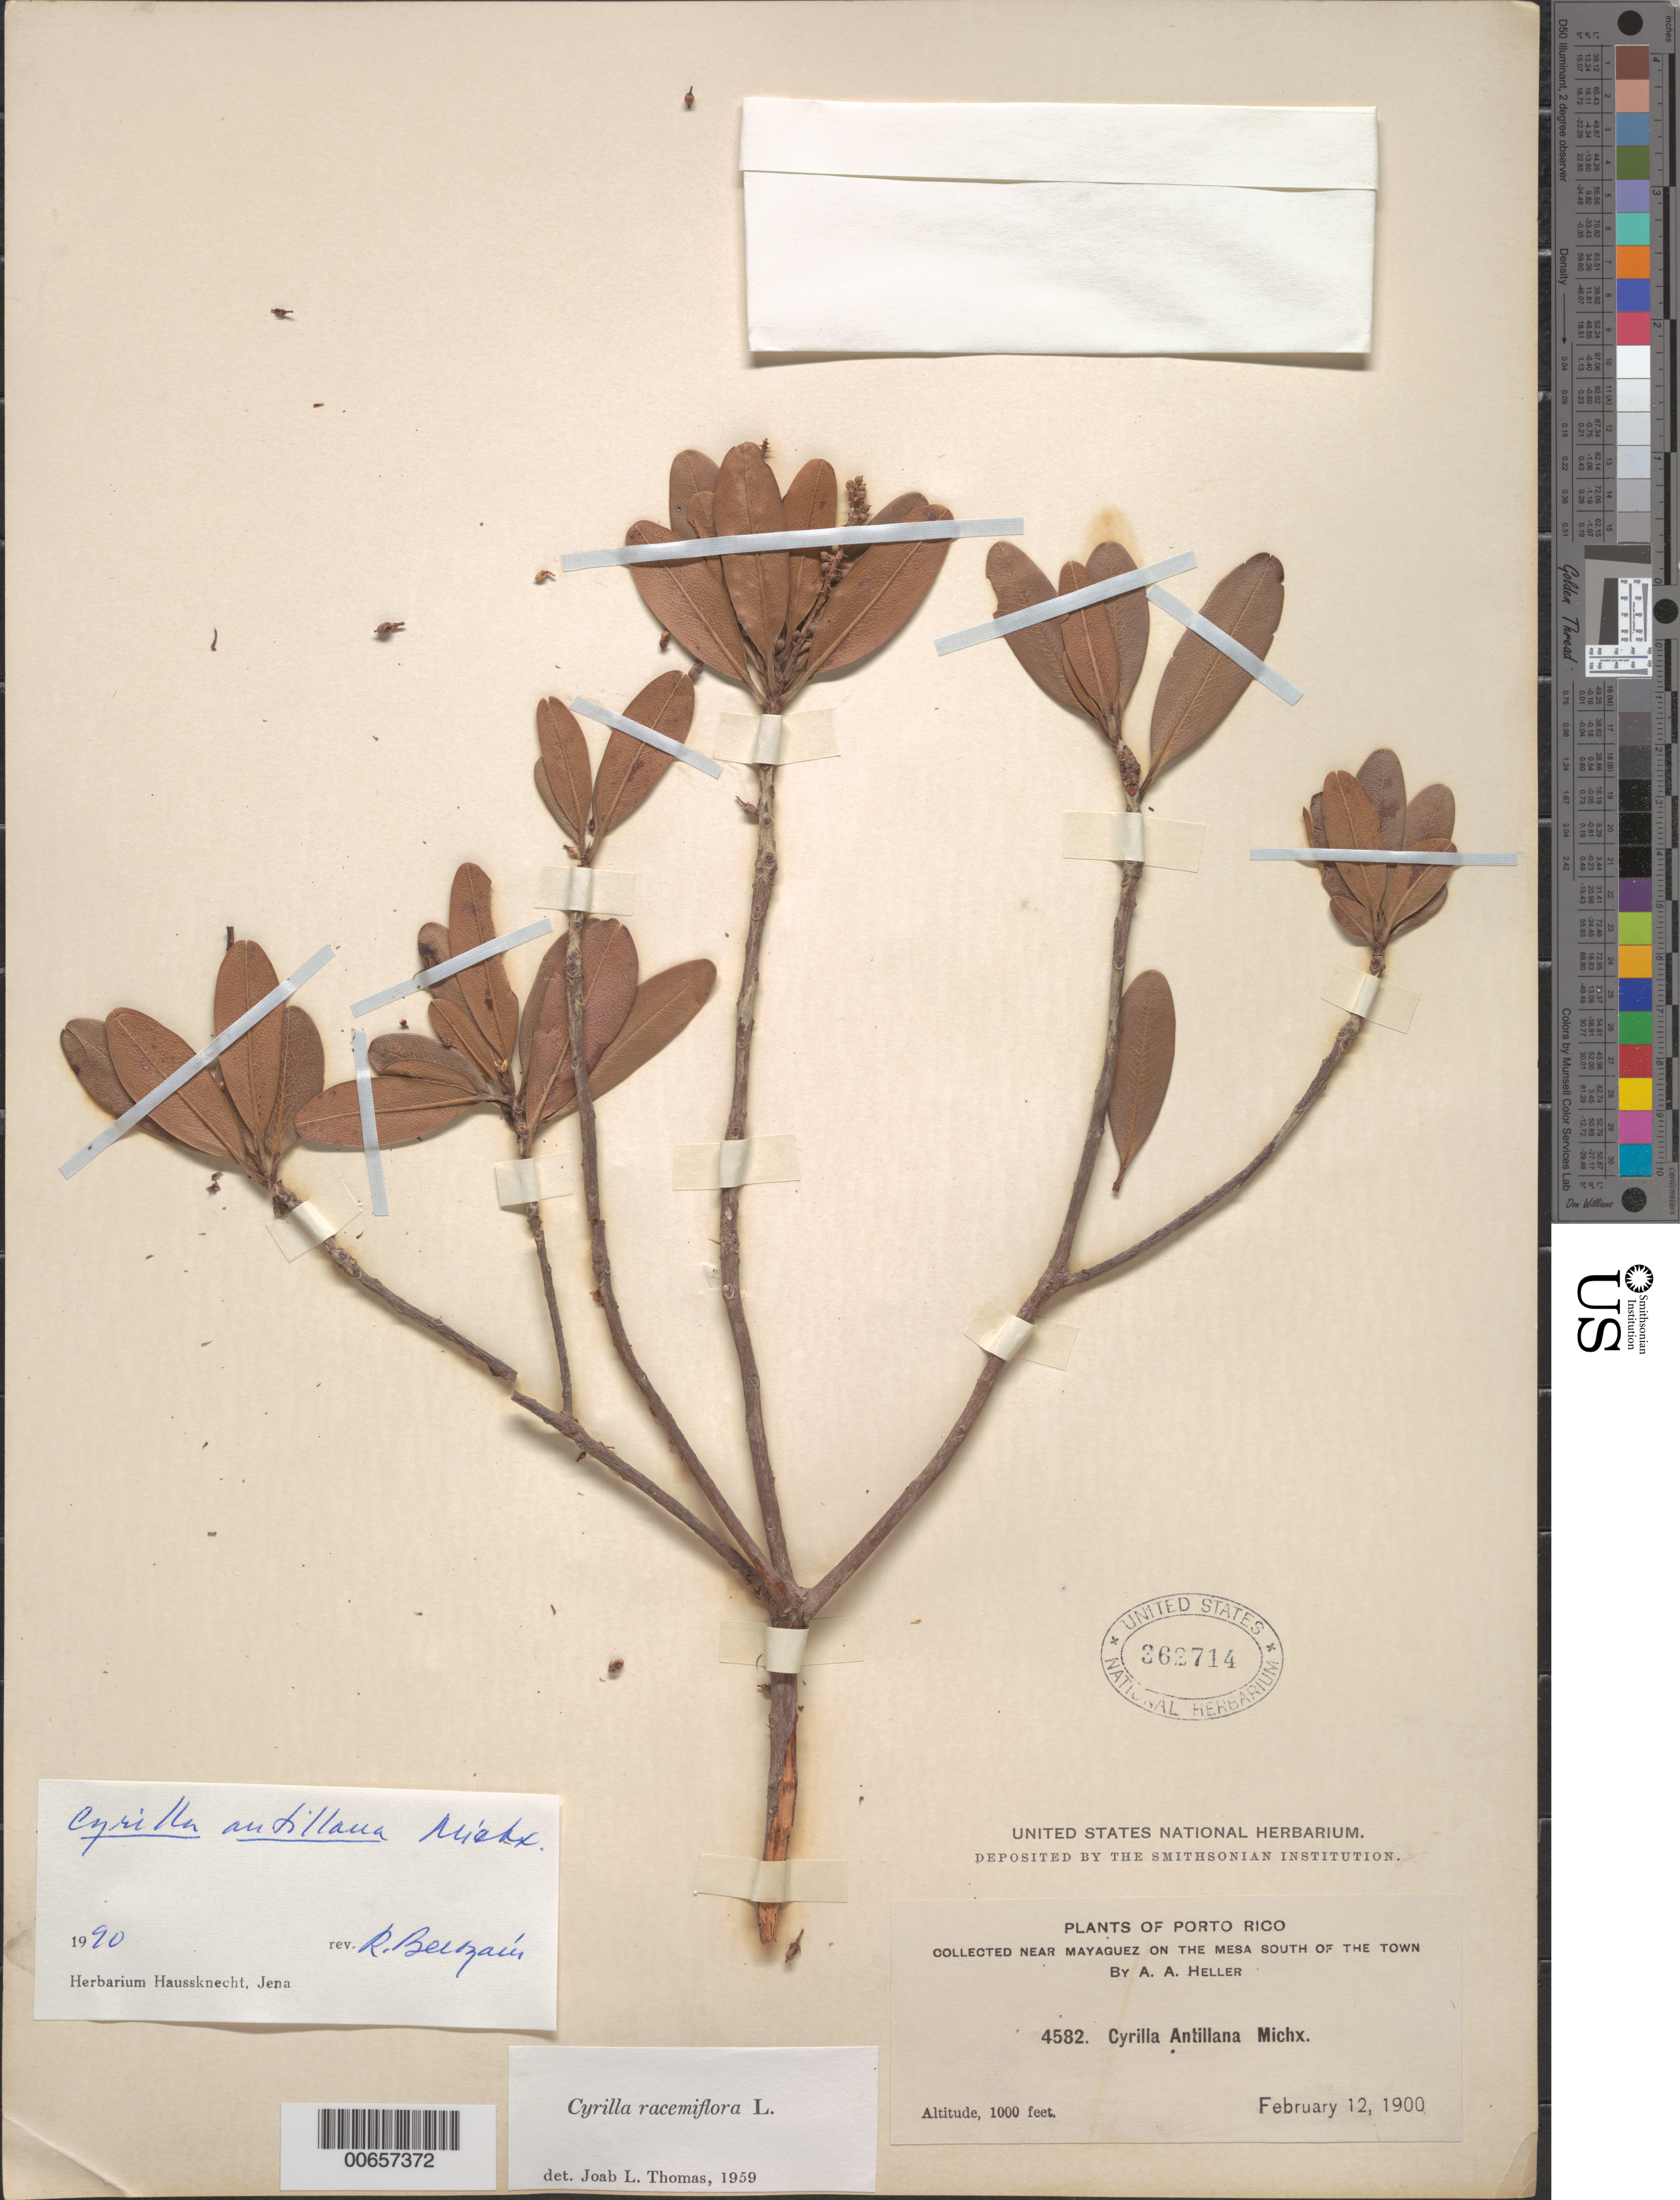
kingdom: Plantae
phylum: Tracheophyta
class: Magnoliopsida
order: Ericales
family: Cyrillaceae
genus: Cyrilla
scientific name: Cyrilla racemiflora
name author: L.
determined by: Berozain, R.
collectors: A. A. Heller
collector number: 4582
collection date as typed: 12 Feb 1900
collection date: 1900-02-12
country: Puerto Rico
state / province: Mayagüez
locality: Mesa S of Town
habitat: Mesa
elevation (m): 305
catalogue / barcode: US 362714